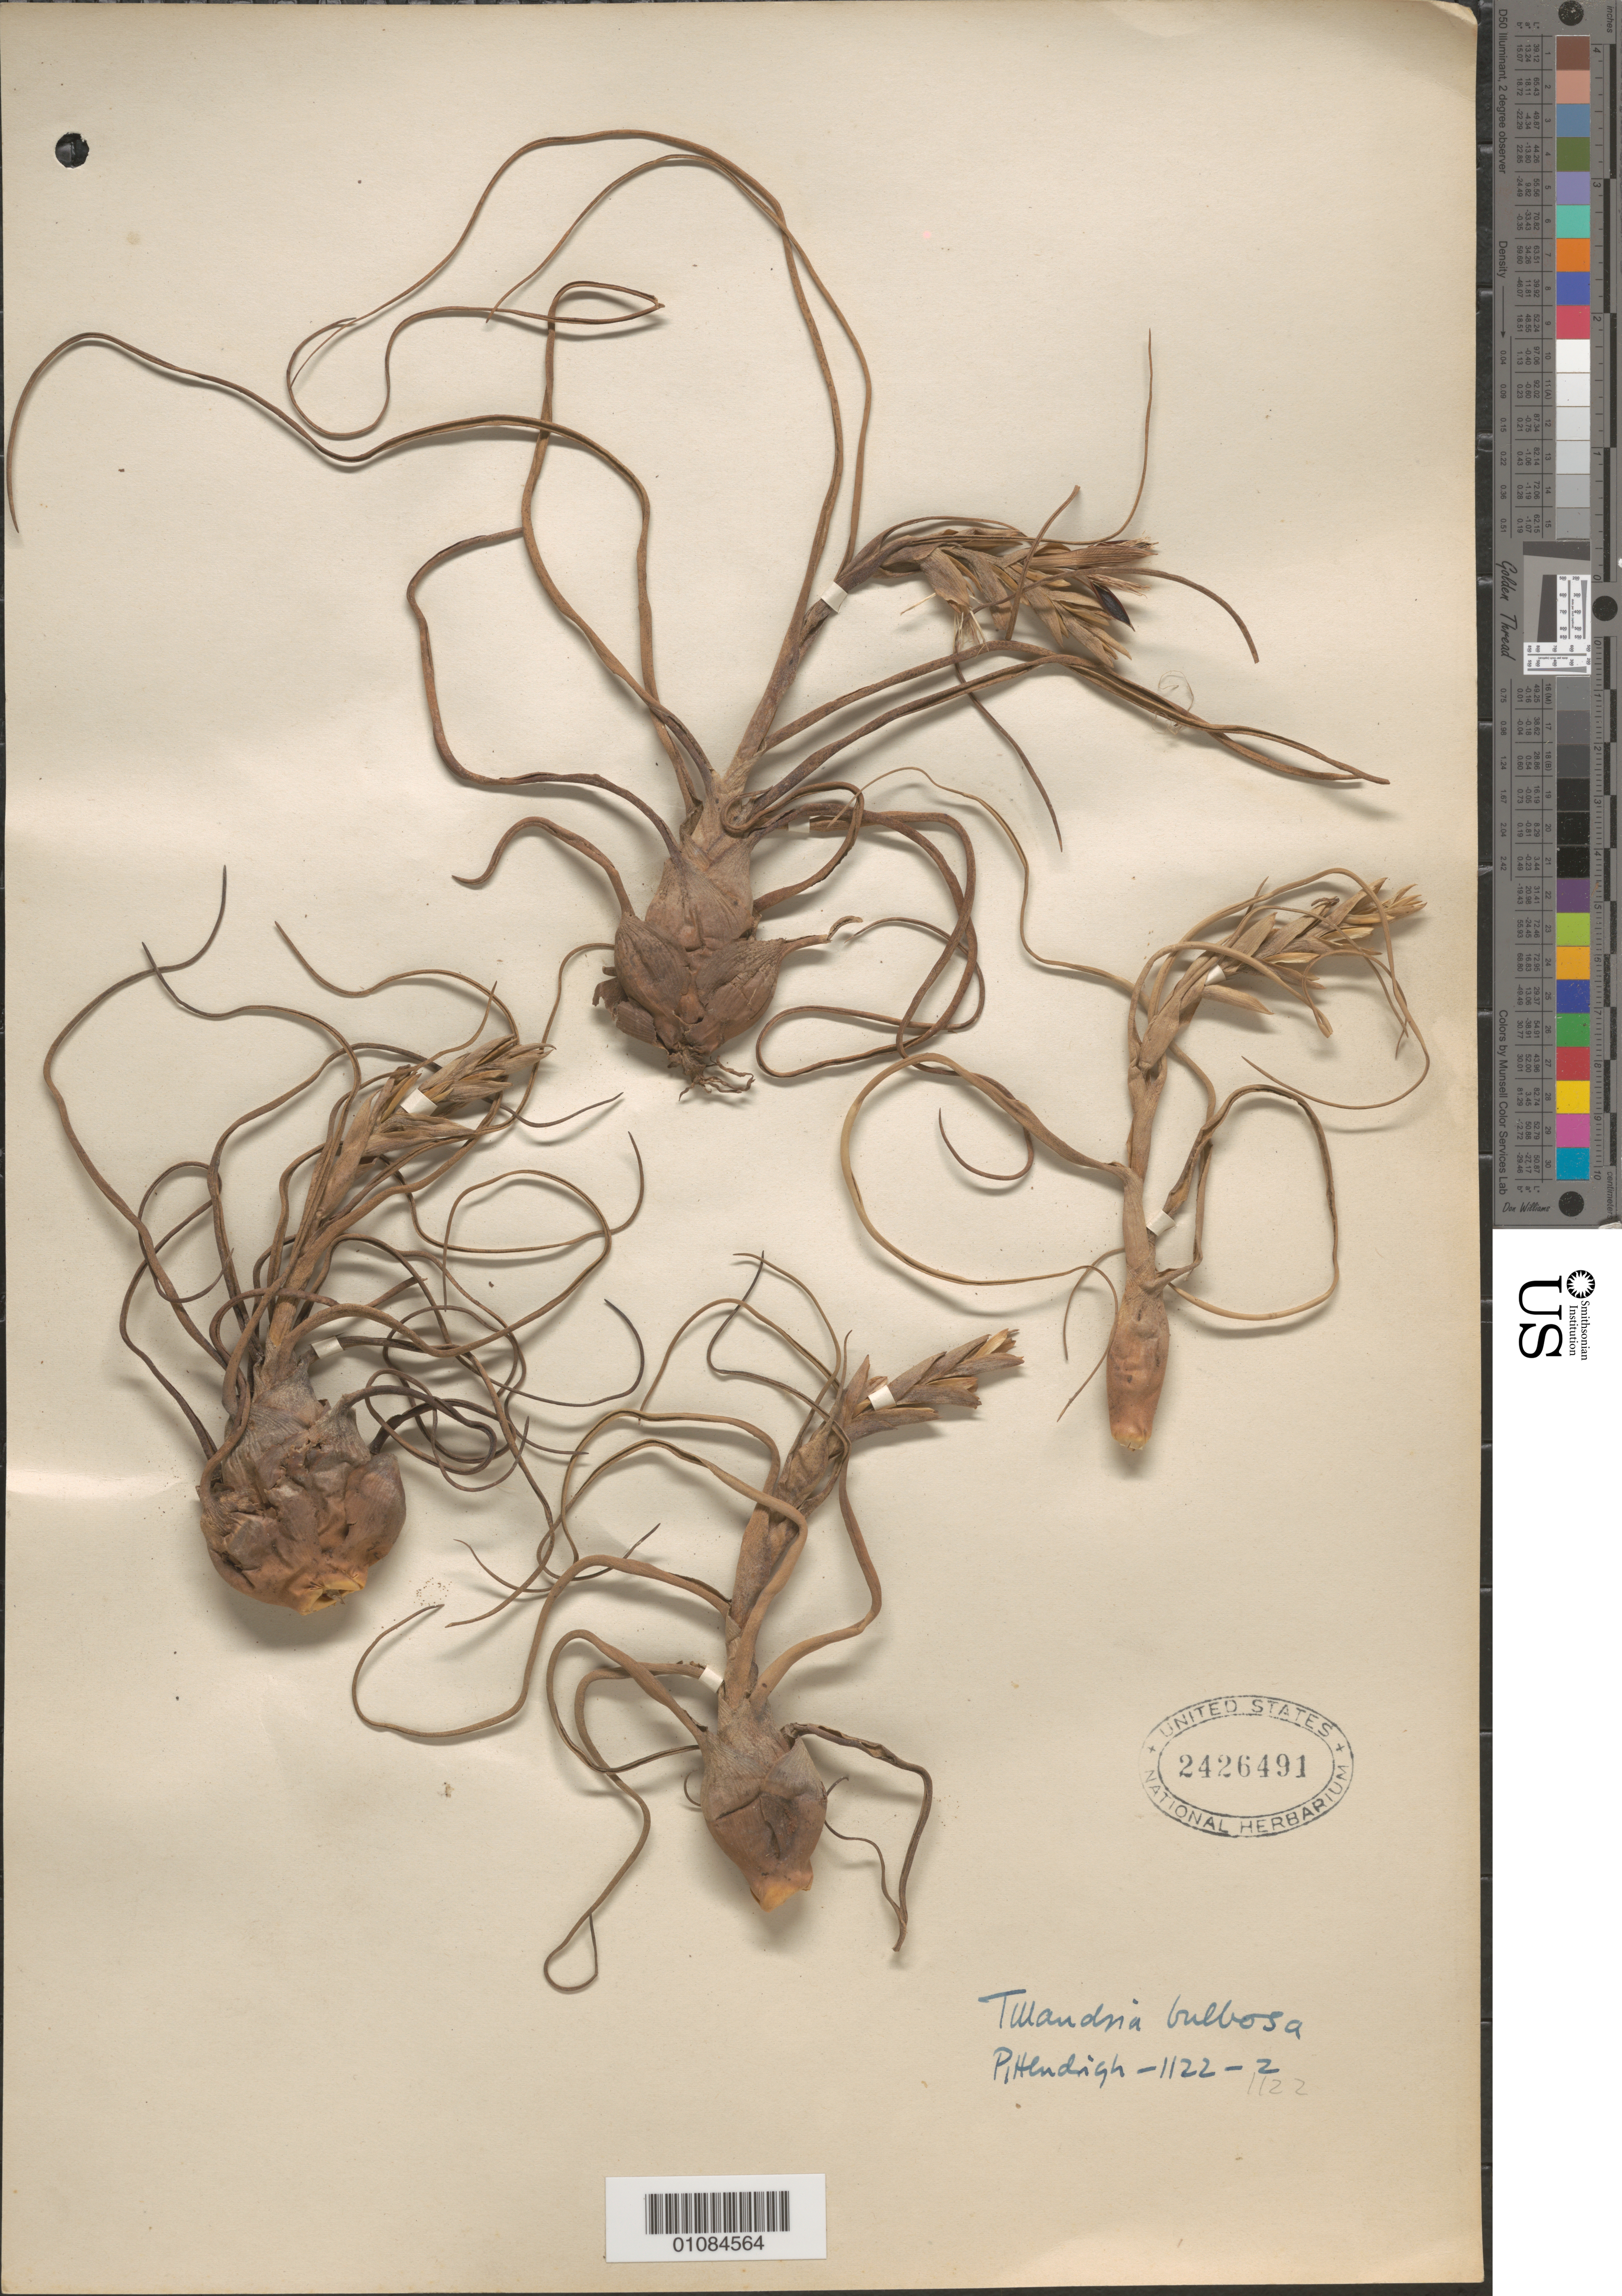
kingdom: Plantae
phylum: Tracheophyta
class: Liliopsida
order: Poales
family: Bromeliaceae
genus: Tillandsia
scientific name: Tillandsia bulbosa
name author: Hook.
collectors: C. S. Pittendrigh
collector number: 1122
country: Trinidad and Tobago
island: Trinidad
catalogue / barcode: US 2426491